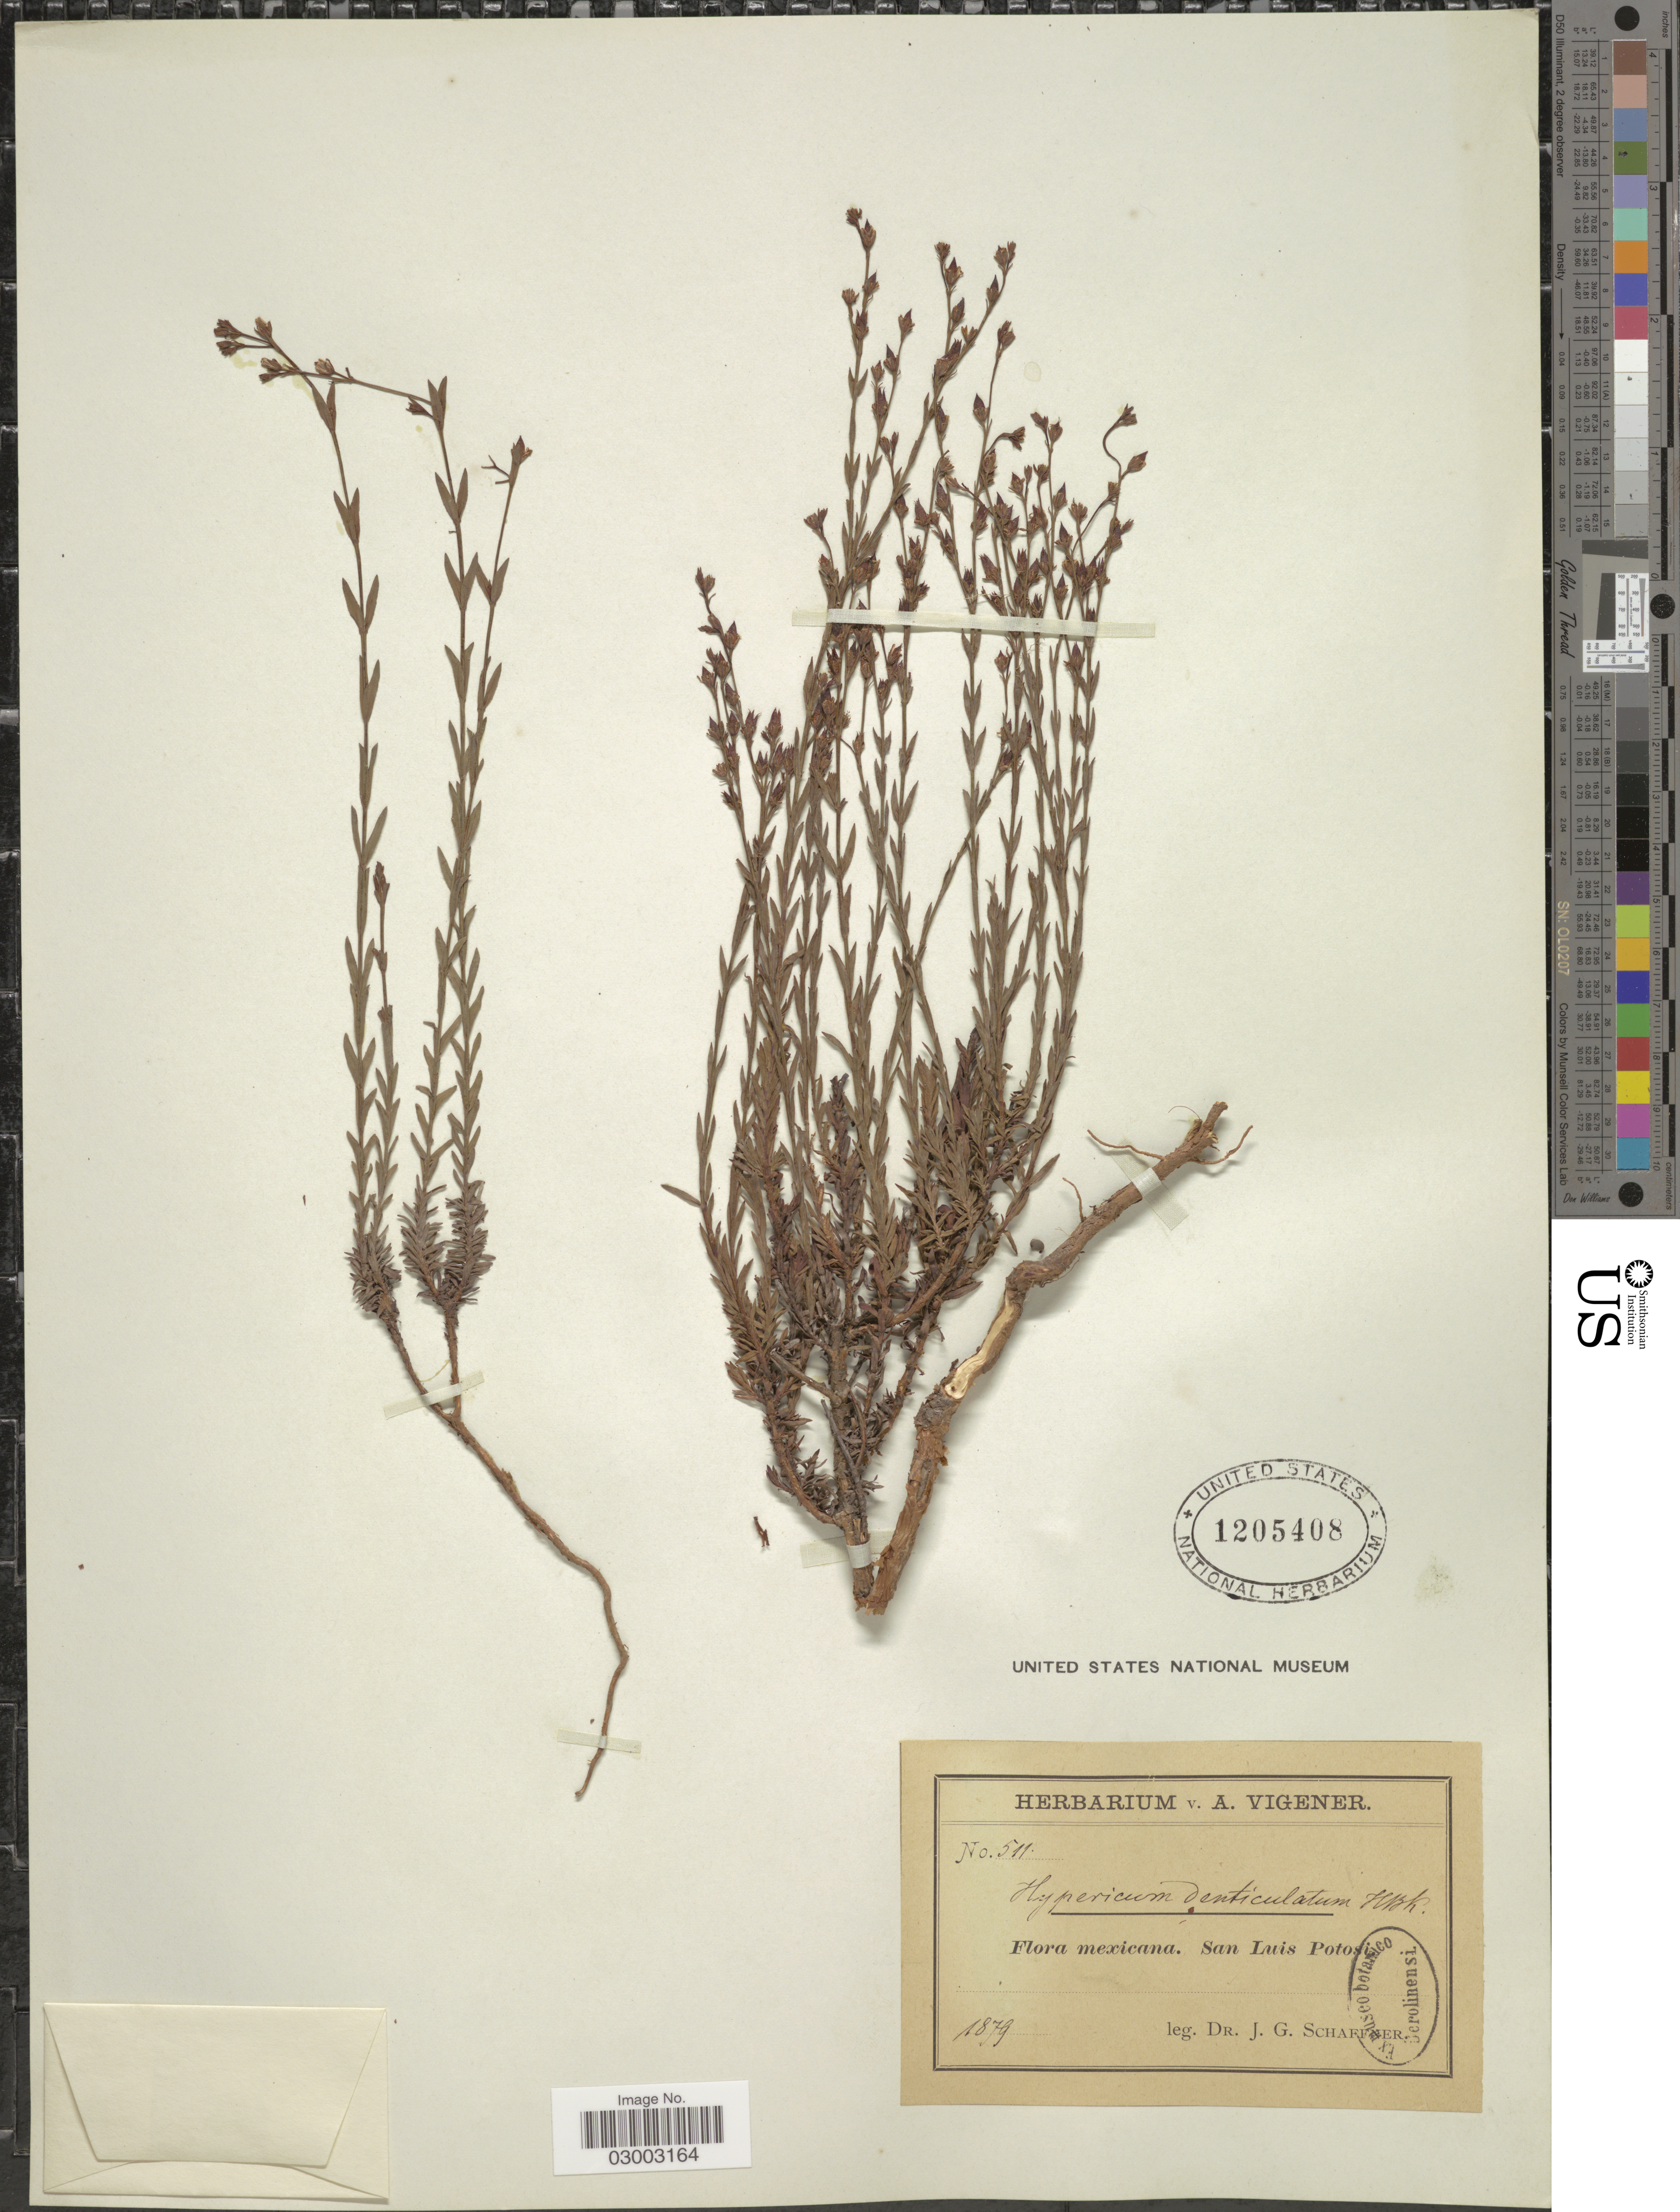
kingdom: Plantae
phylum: Tracheophyta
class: Magnoliopsida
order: Malpighiales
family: Hypericaceae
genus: Hypericum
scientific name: Hypericum galinum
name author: S.F. Blake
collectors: J. G. Schaffner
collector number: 511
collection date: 1879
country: Mexico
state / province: San Luis Potosí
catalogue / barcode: US 1205408